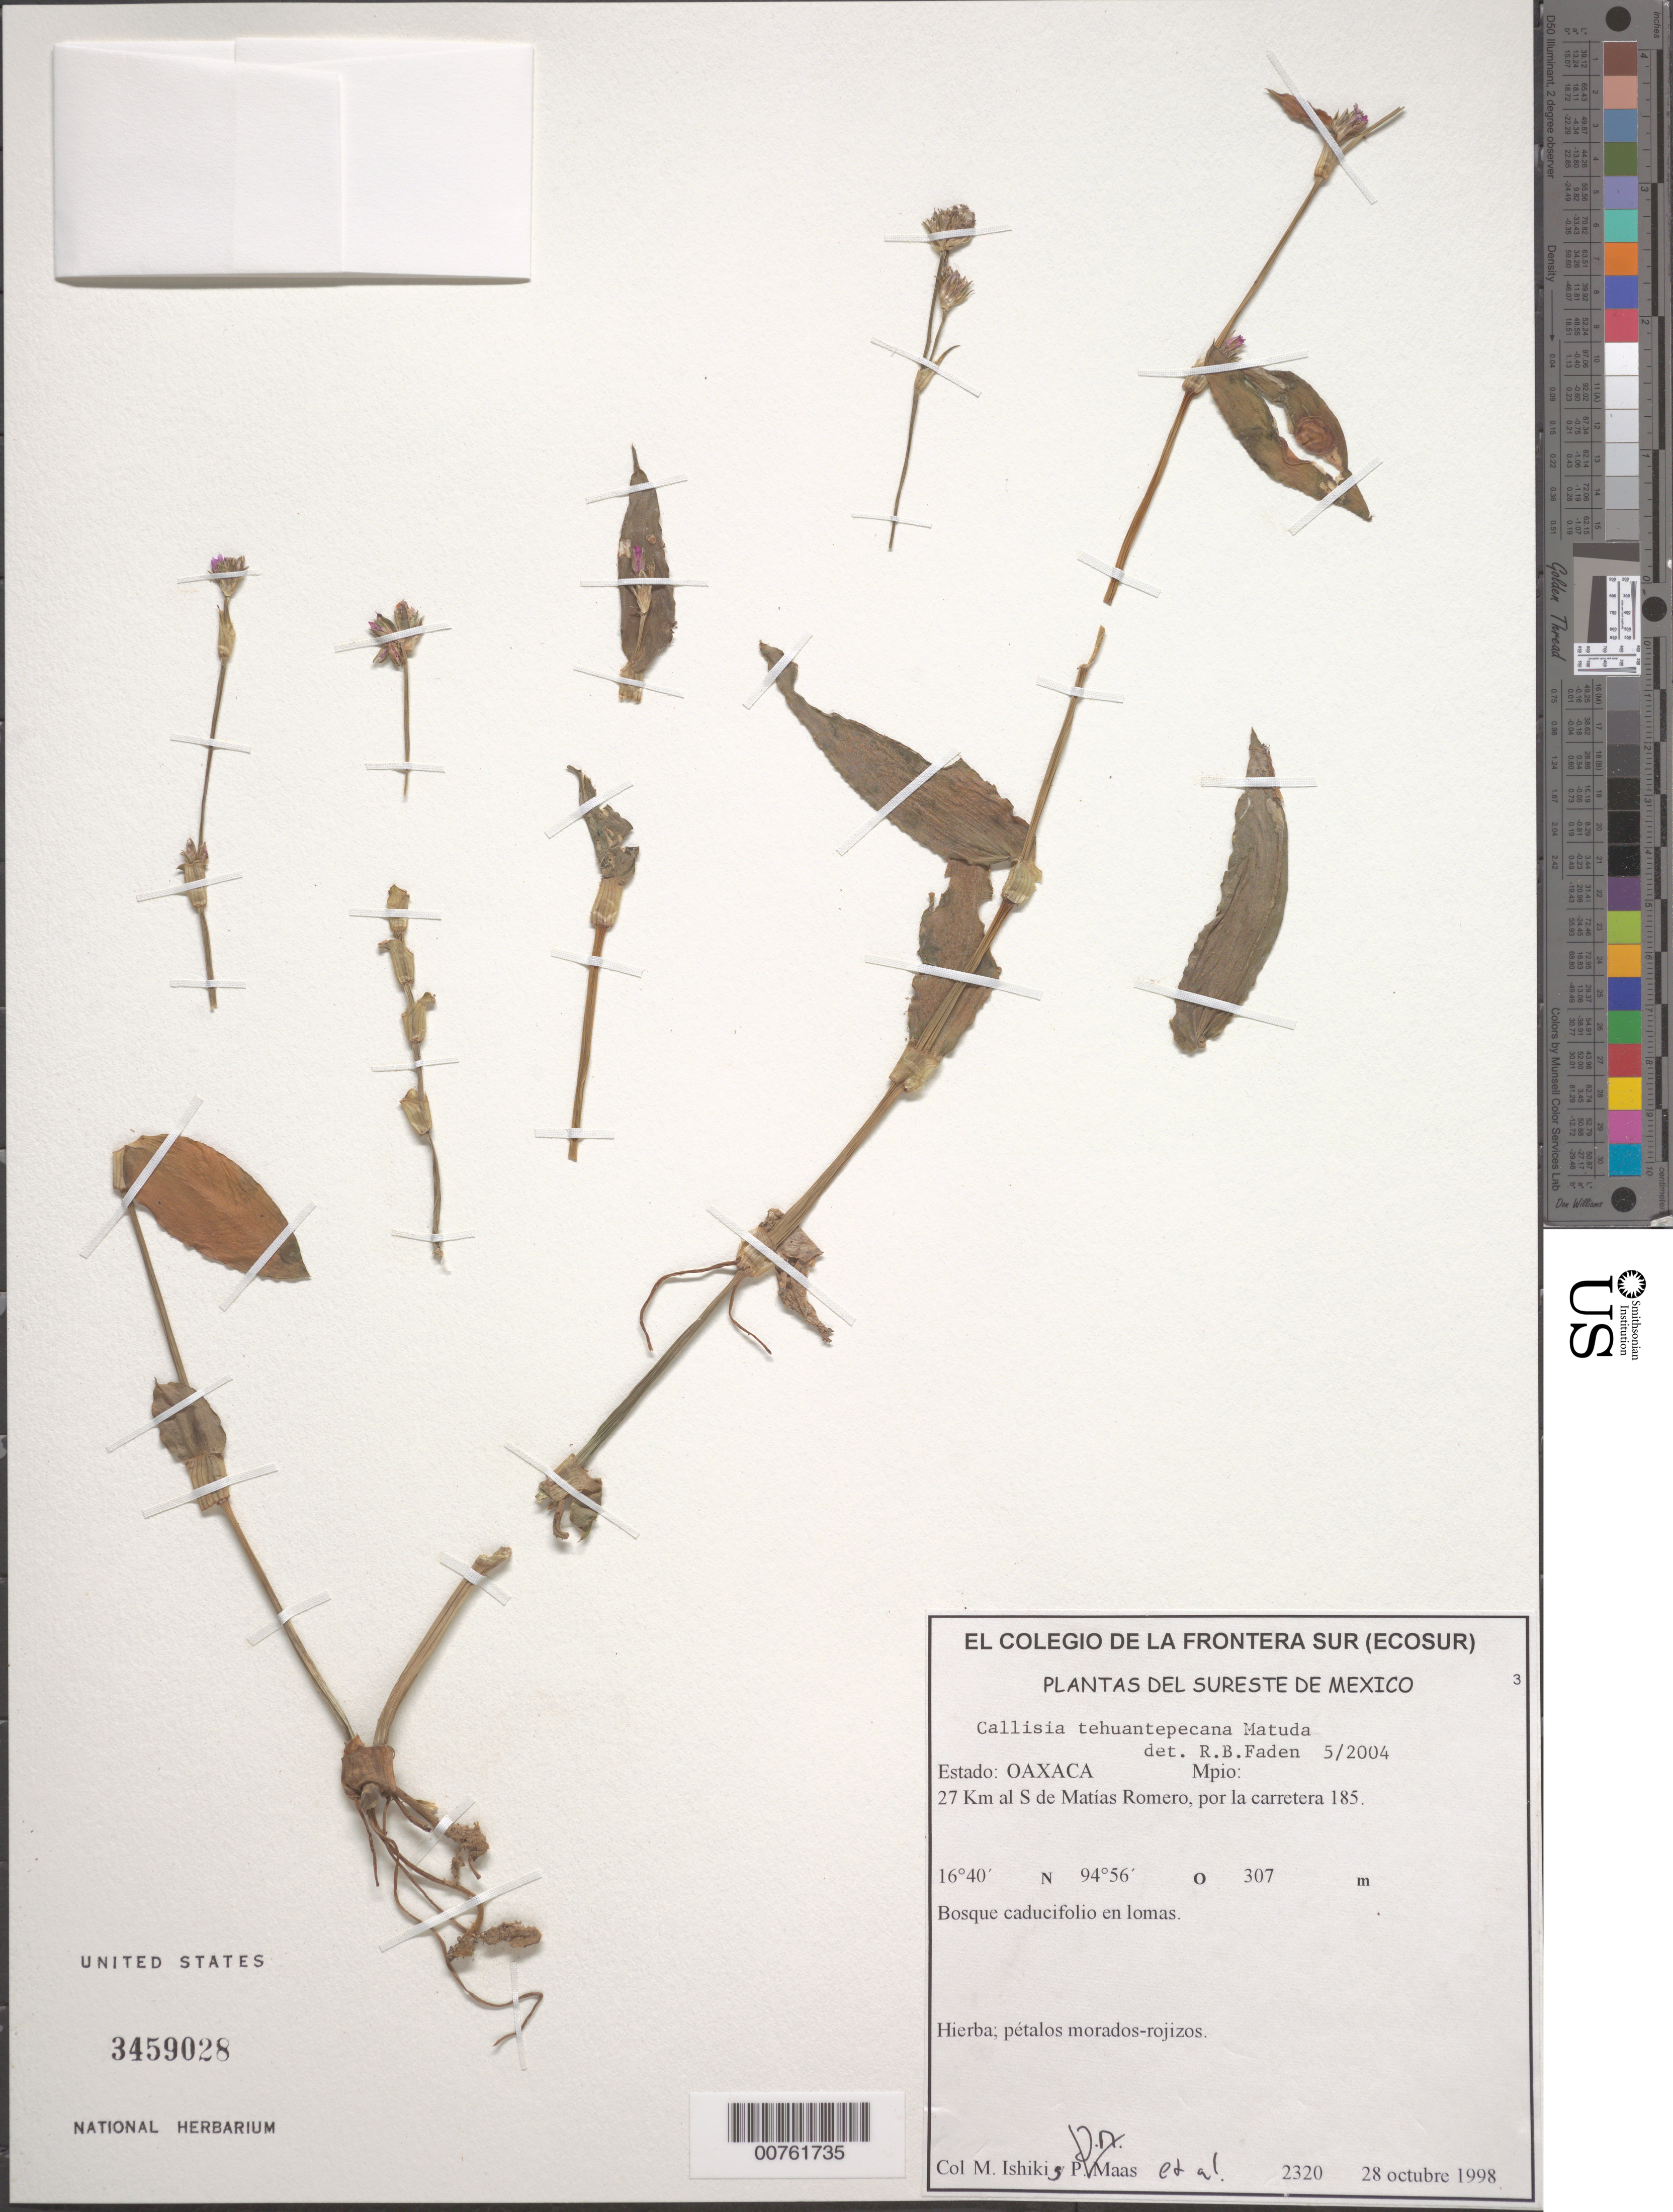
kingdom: Plantae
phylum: Tracheophyta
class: Liliopsida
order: Commelinales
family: Commelinaceae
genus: Callisia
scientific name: Callisia tehuantepecana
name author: Matuda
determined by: Faden, Robert B., (US), Smithsonian Institution - National Museum of Natural History (UNITED STATES)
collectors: M. Ishiki & P. Maas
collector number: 2320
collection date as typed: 28 Oct 1998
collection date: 1998-10-28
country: Mexico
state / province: Oaxaca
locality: Mpio. 27 km al S de Matias Romero, por la carretera 185.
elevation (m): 307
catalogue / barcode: US 3459028